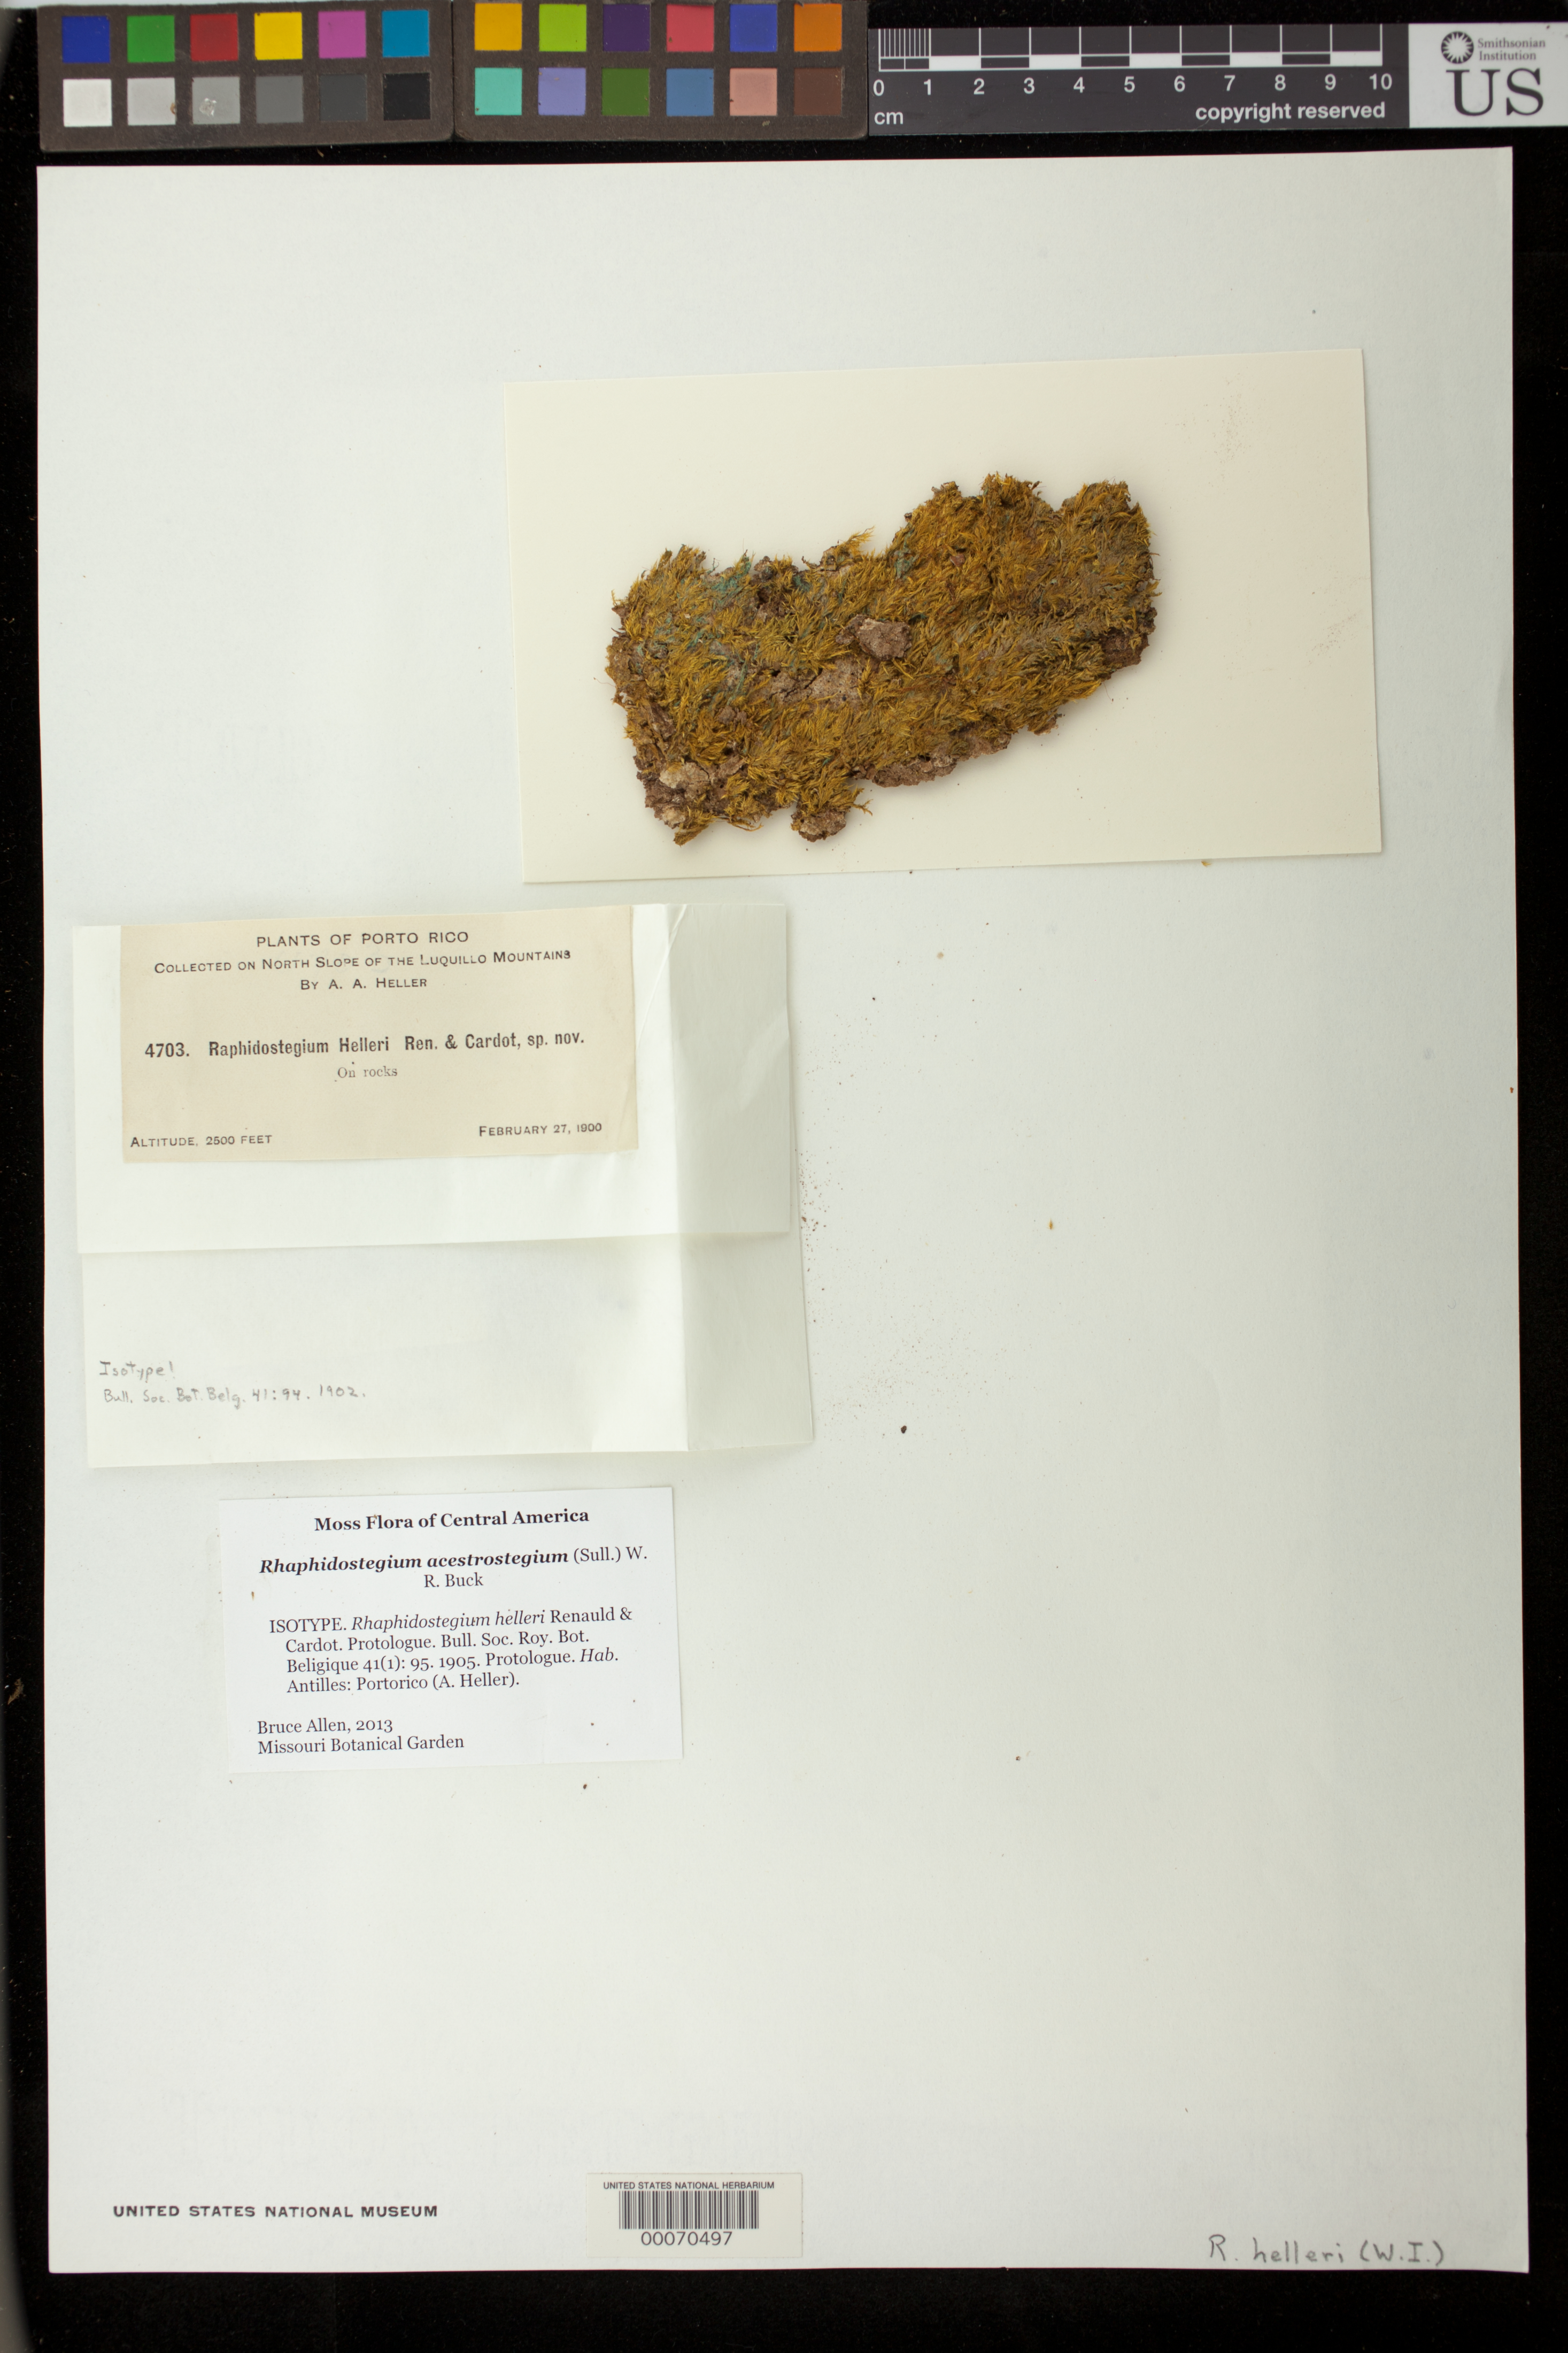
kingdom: Plantae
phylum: Bryophyta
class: Bryopsida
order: Hypnales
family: Sematophyllaceae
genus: Rhaphidostegium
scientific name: Rhaphidostegium helleri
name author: Renauld & Cardot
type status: Isotype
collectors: A. A. Heller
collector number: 4703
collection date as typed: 27 Feb 1900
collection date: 1900-02-27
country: Puerto Rico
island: Greater Antilles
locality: North slope of Luguillo Mts.; alt. 2500 ft.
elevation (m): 762